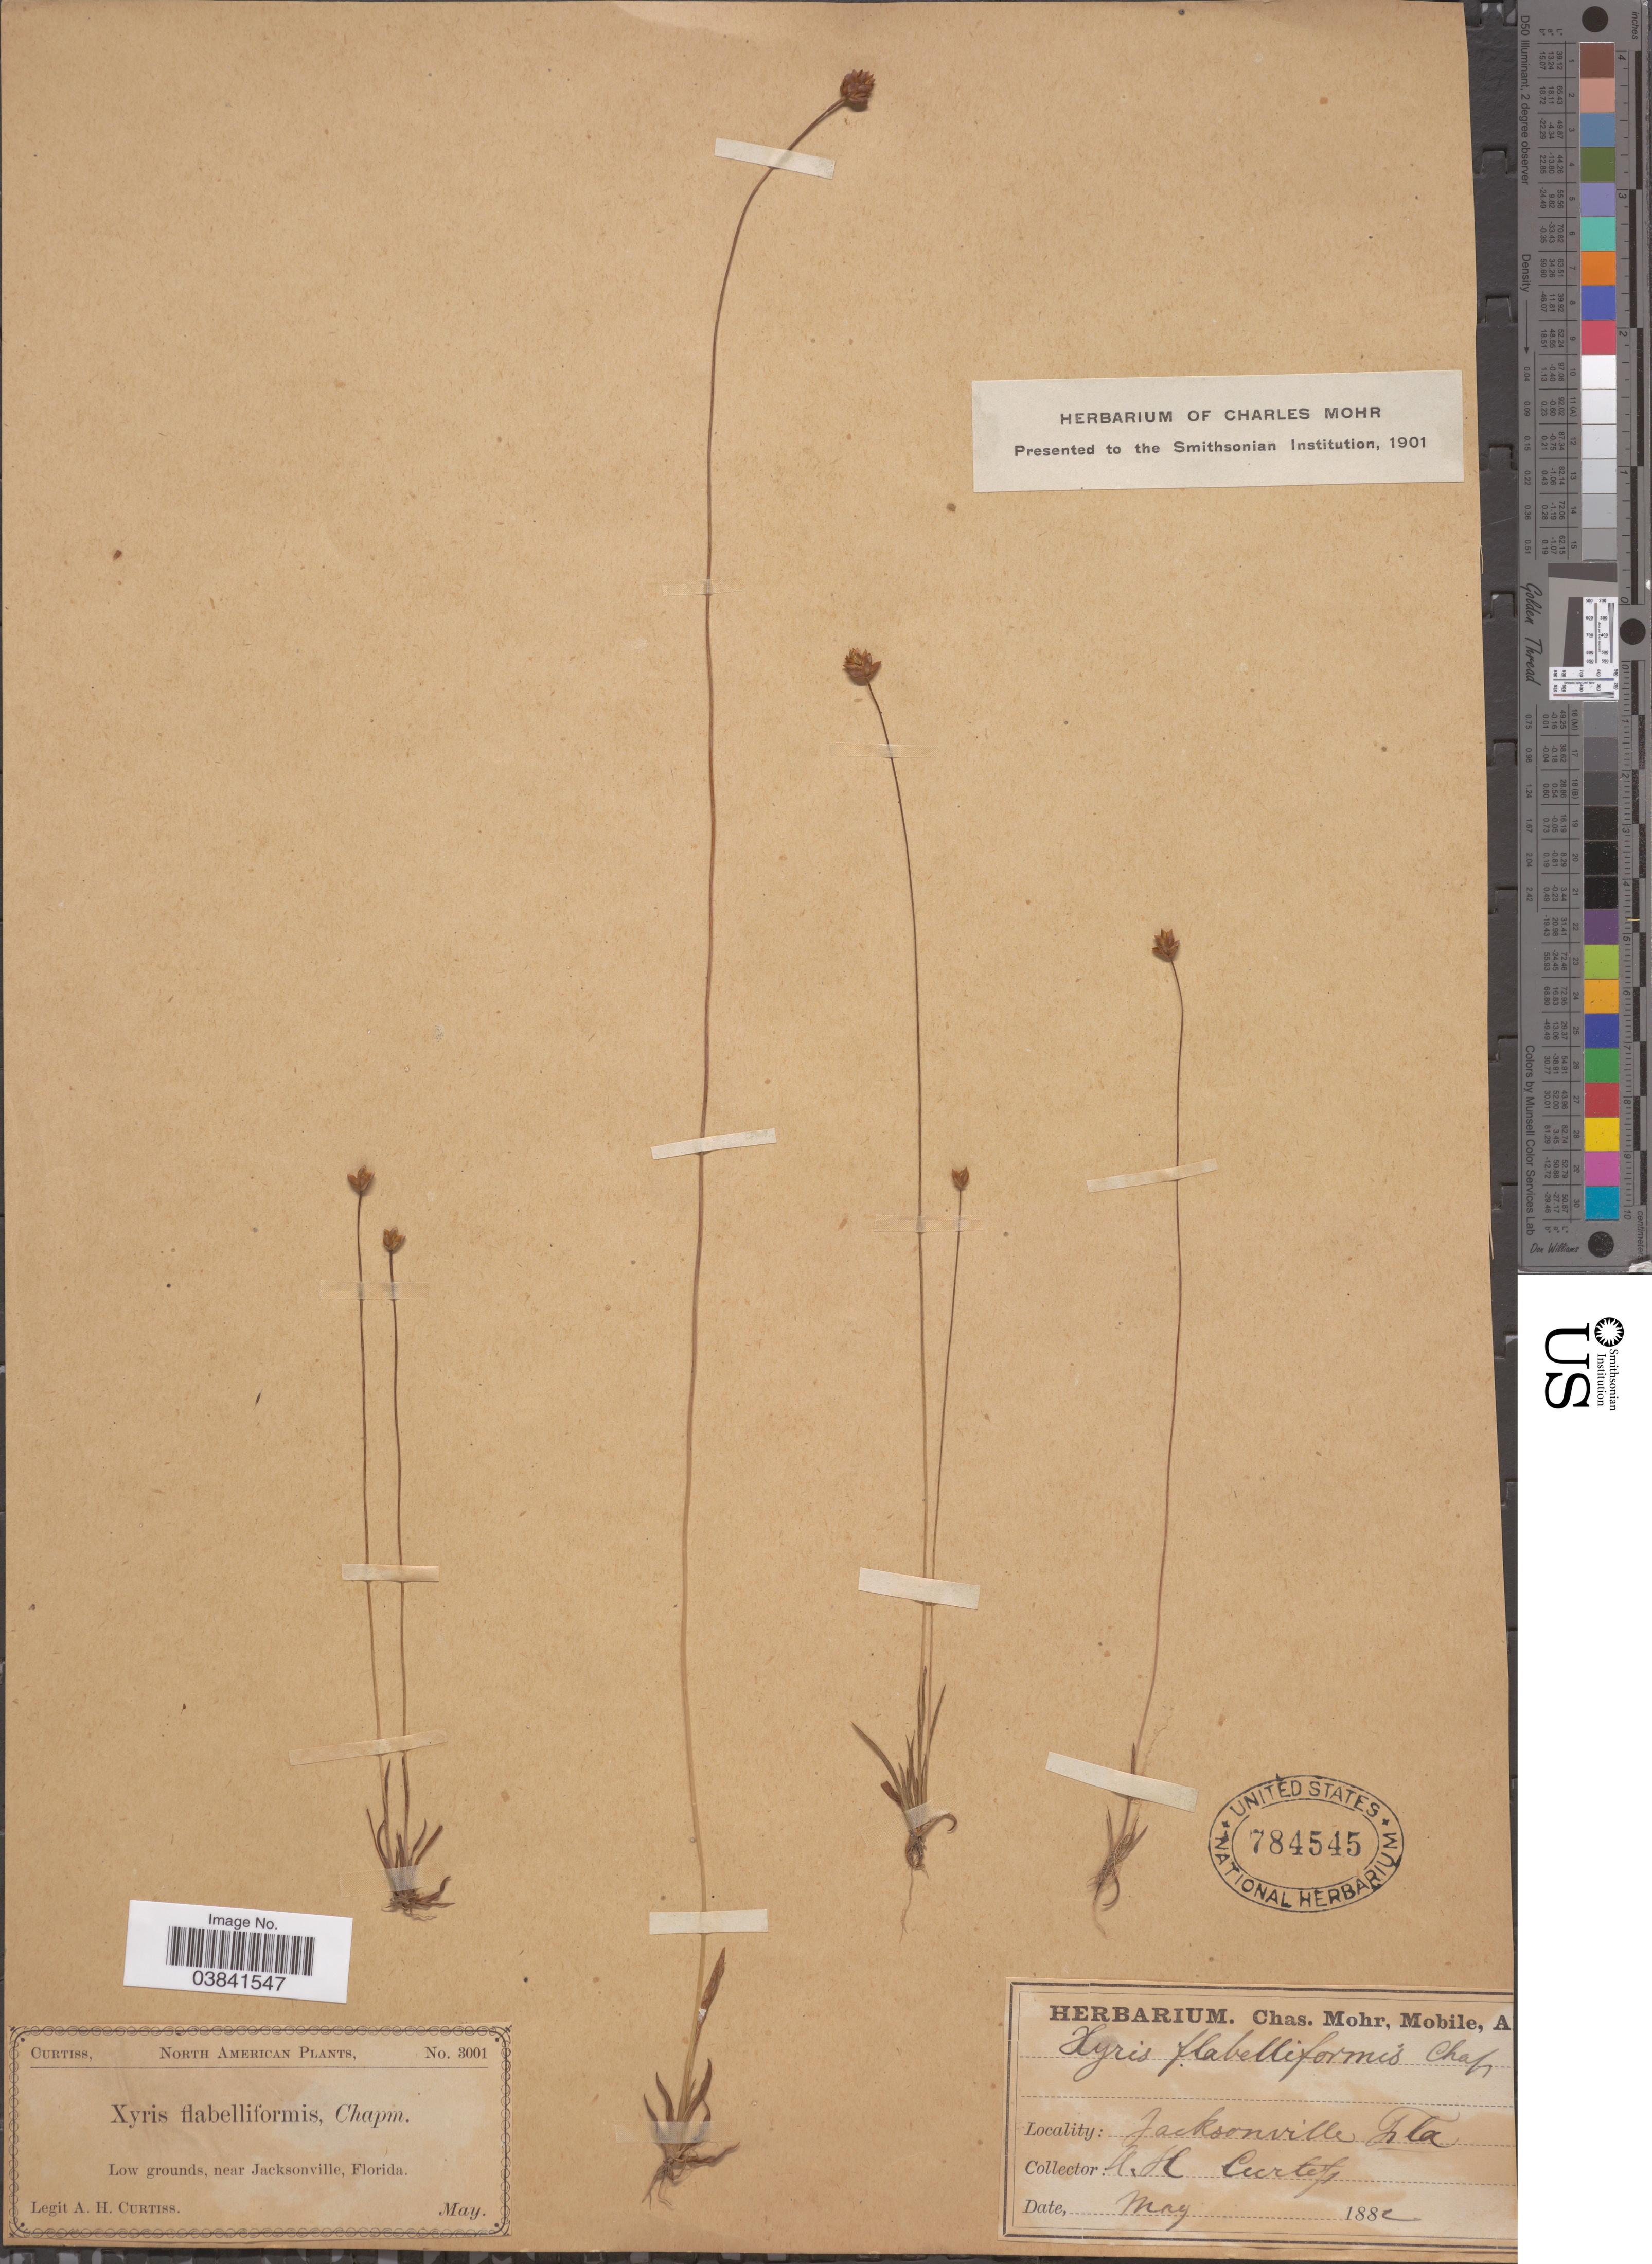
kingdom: Plantae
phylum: Tracheophyta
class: Liliopsida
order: Poales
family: Xyridaceae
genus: Xyris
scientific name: Xyris flabelliformis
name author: Chapm.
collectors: A. H. Curtiss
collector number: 3001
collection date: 1882-05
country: United States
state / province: Florida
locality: Low grounds, near Jacksonville.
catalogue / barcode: US 784545